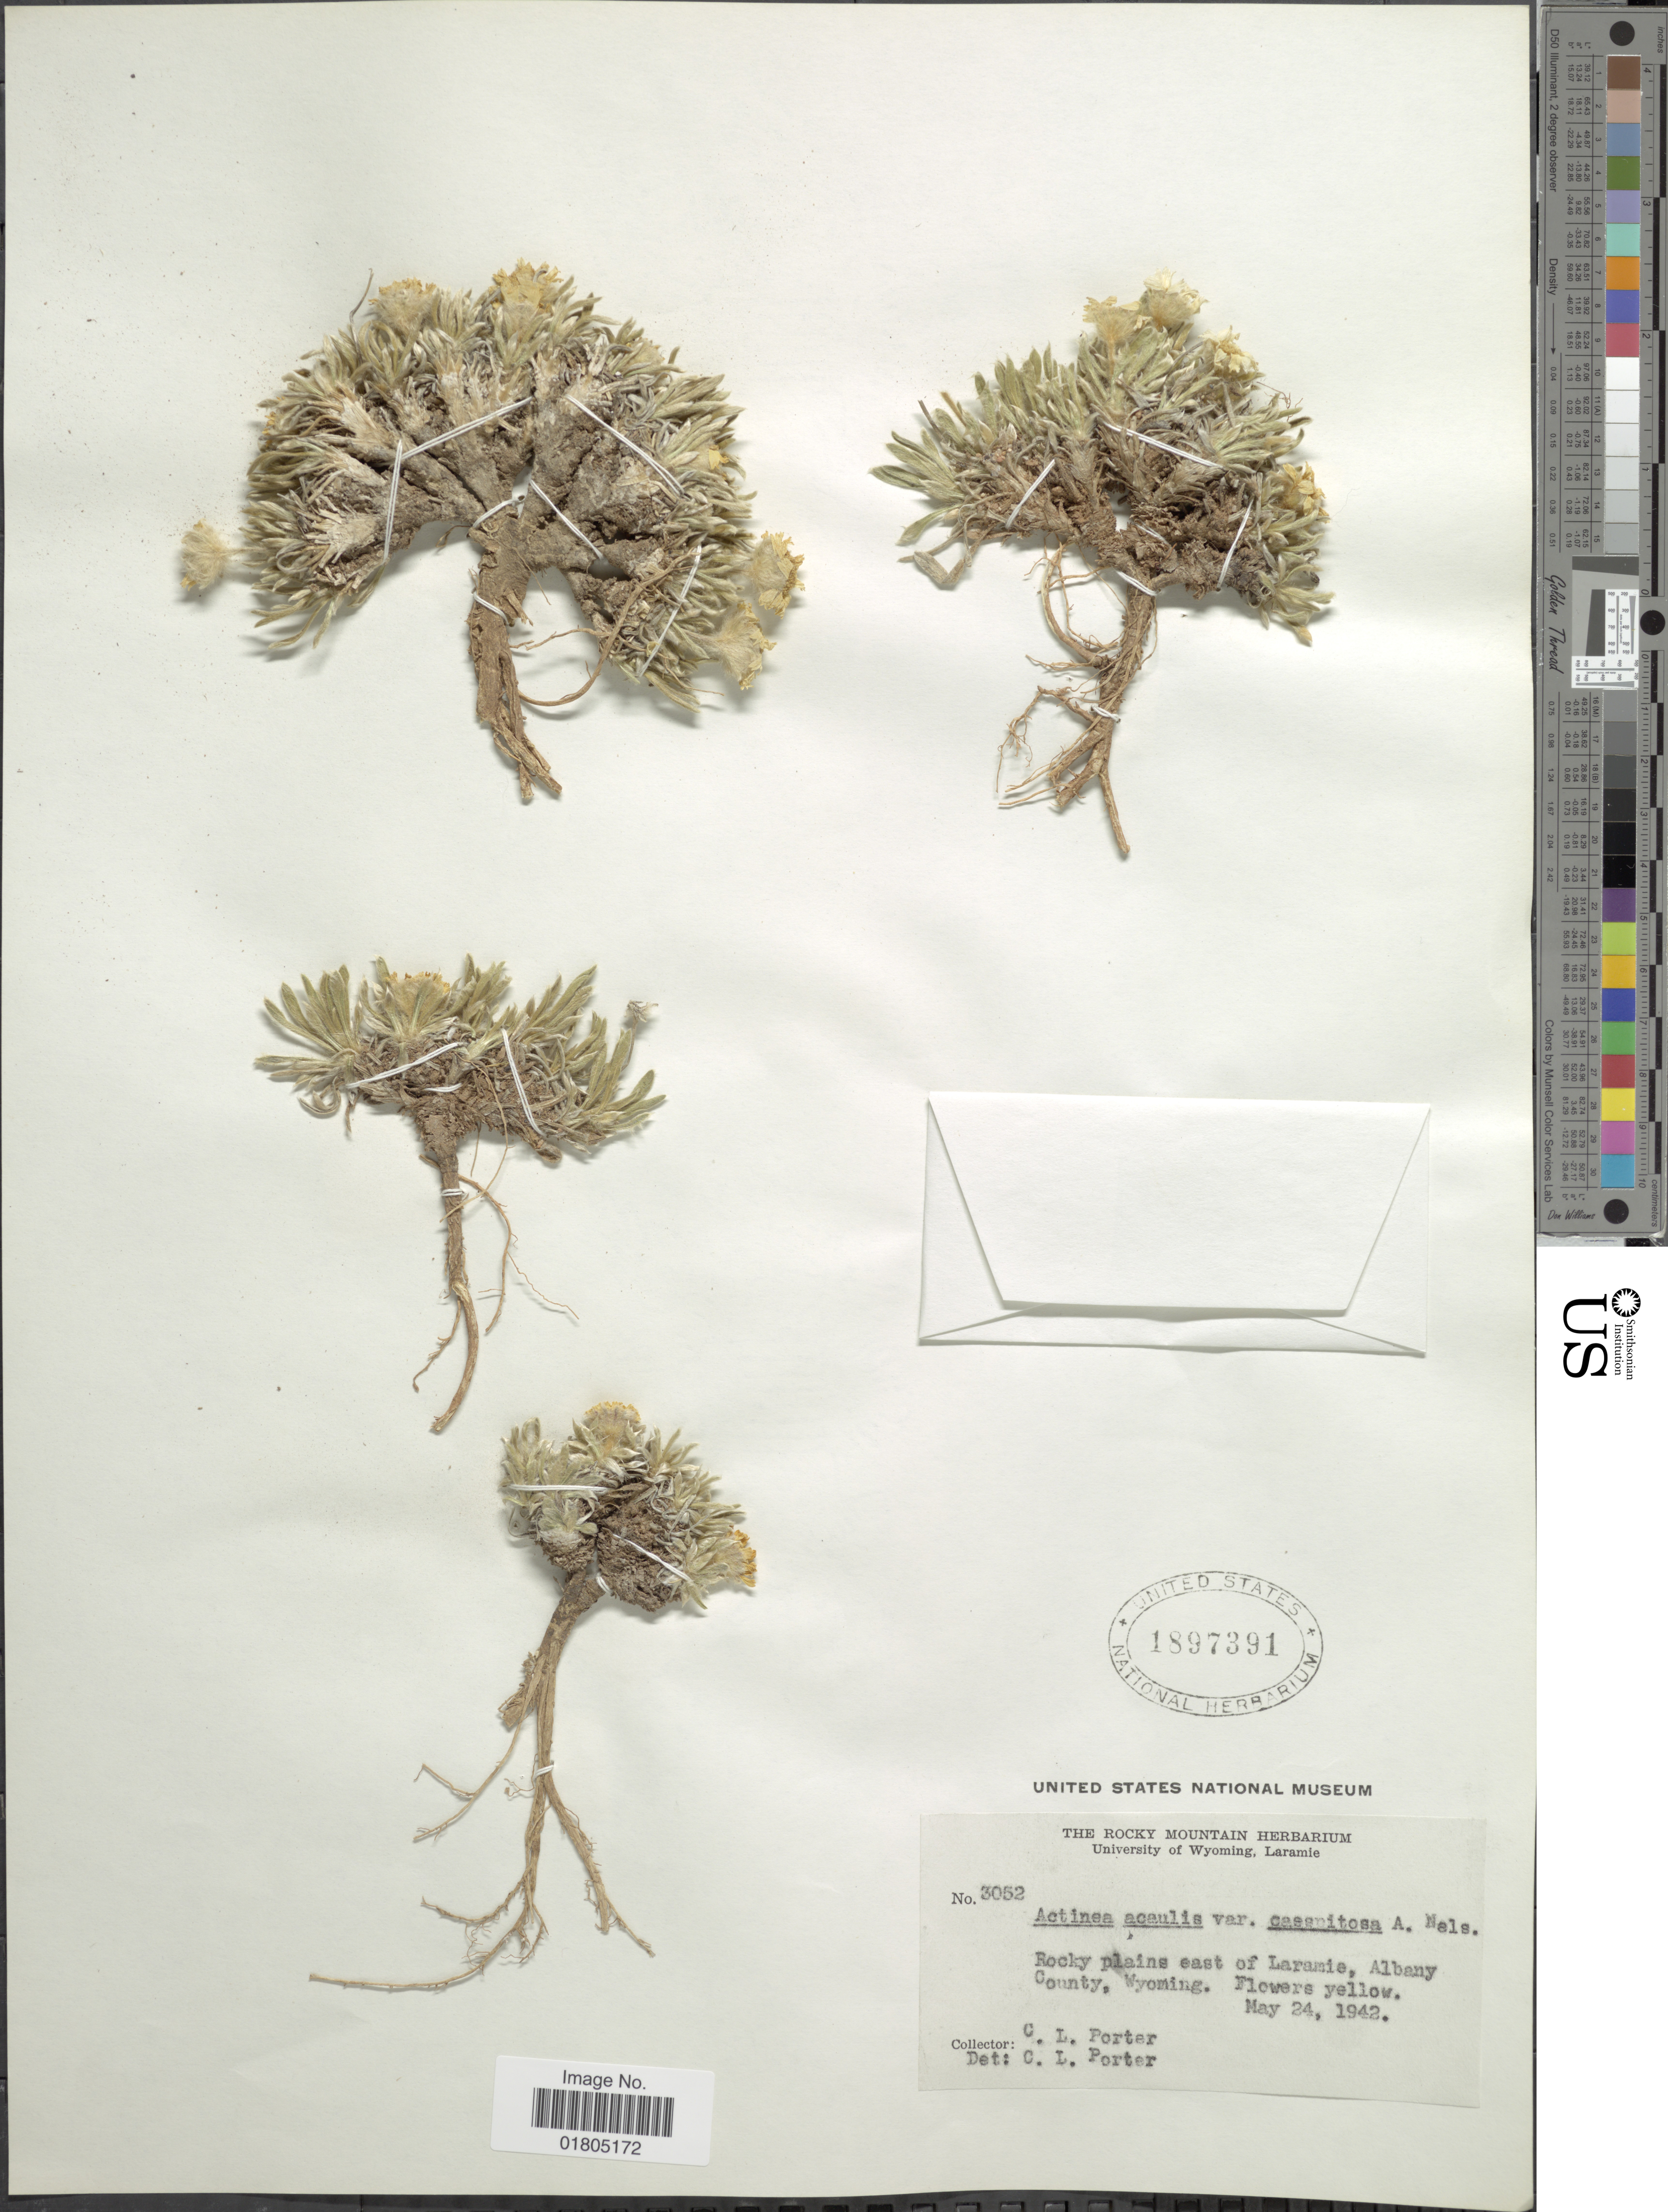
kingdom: Plantae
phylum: Tracheophyta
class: Magnoliopsida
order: Asterales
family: Asteraceae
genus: Actinea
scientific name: Actinea acaulis var. caespitosa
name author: (A. Nelson) K.F. Parker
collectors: C. L. Porter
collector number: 3052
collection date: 1942-05-24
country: United States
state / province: Wyoming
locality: Rocky plains east of Laramie, Albany County, Wyoming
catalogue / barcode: US 1897391